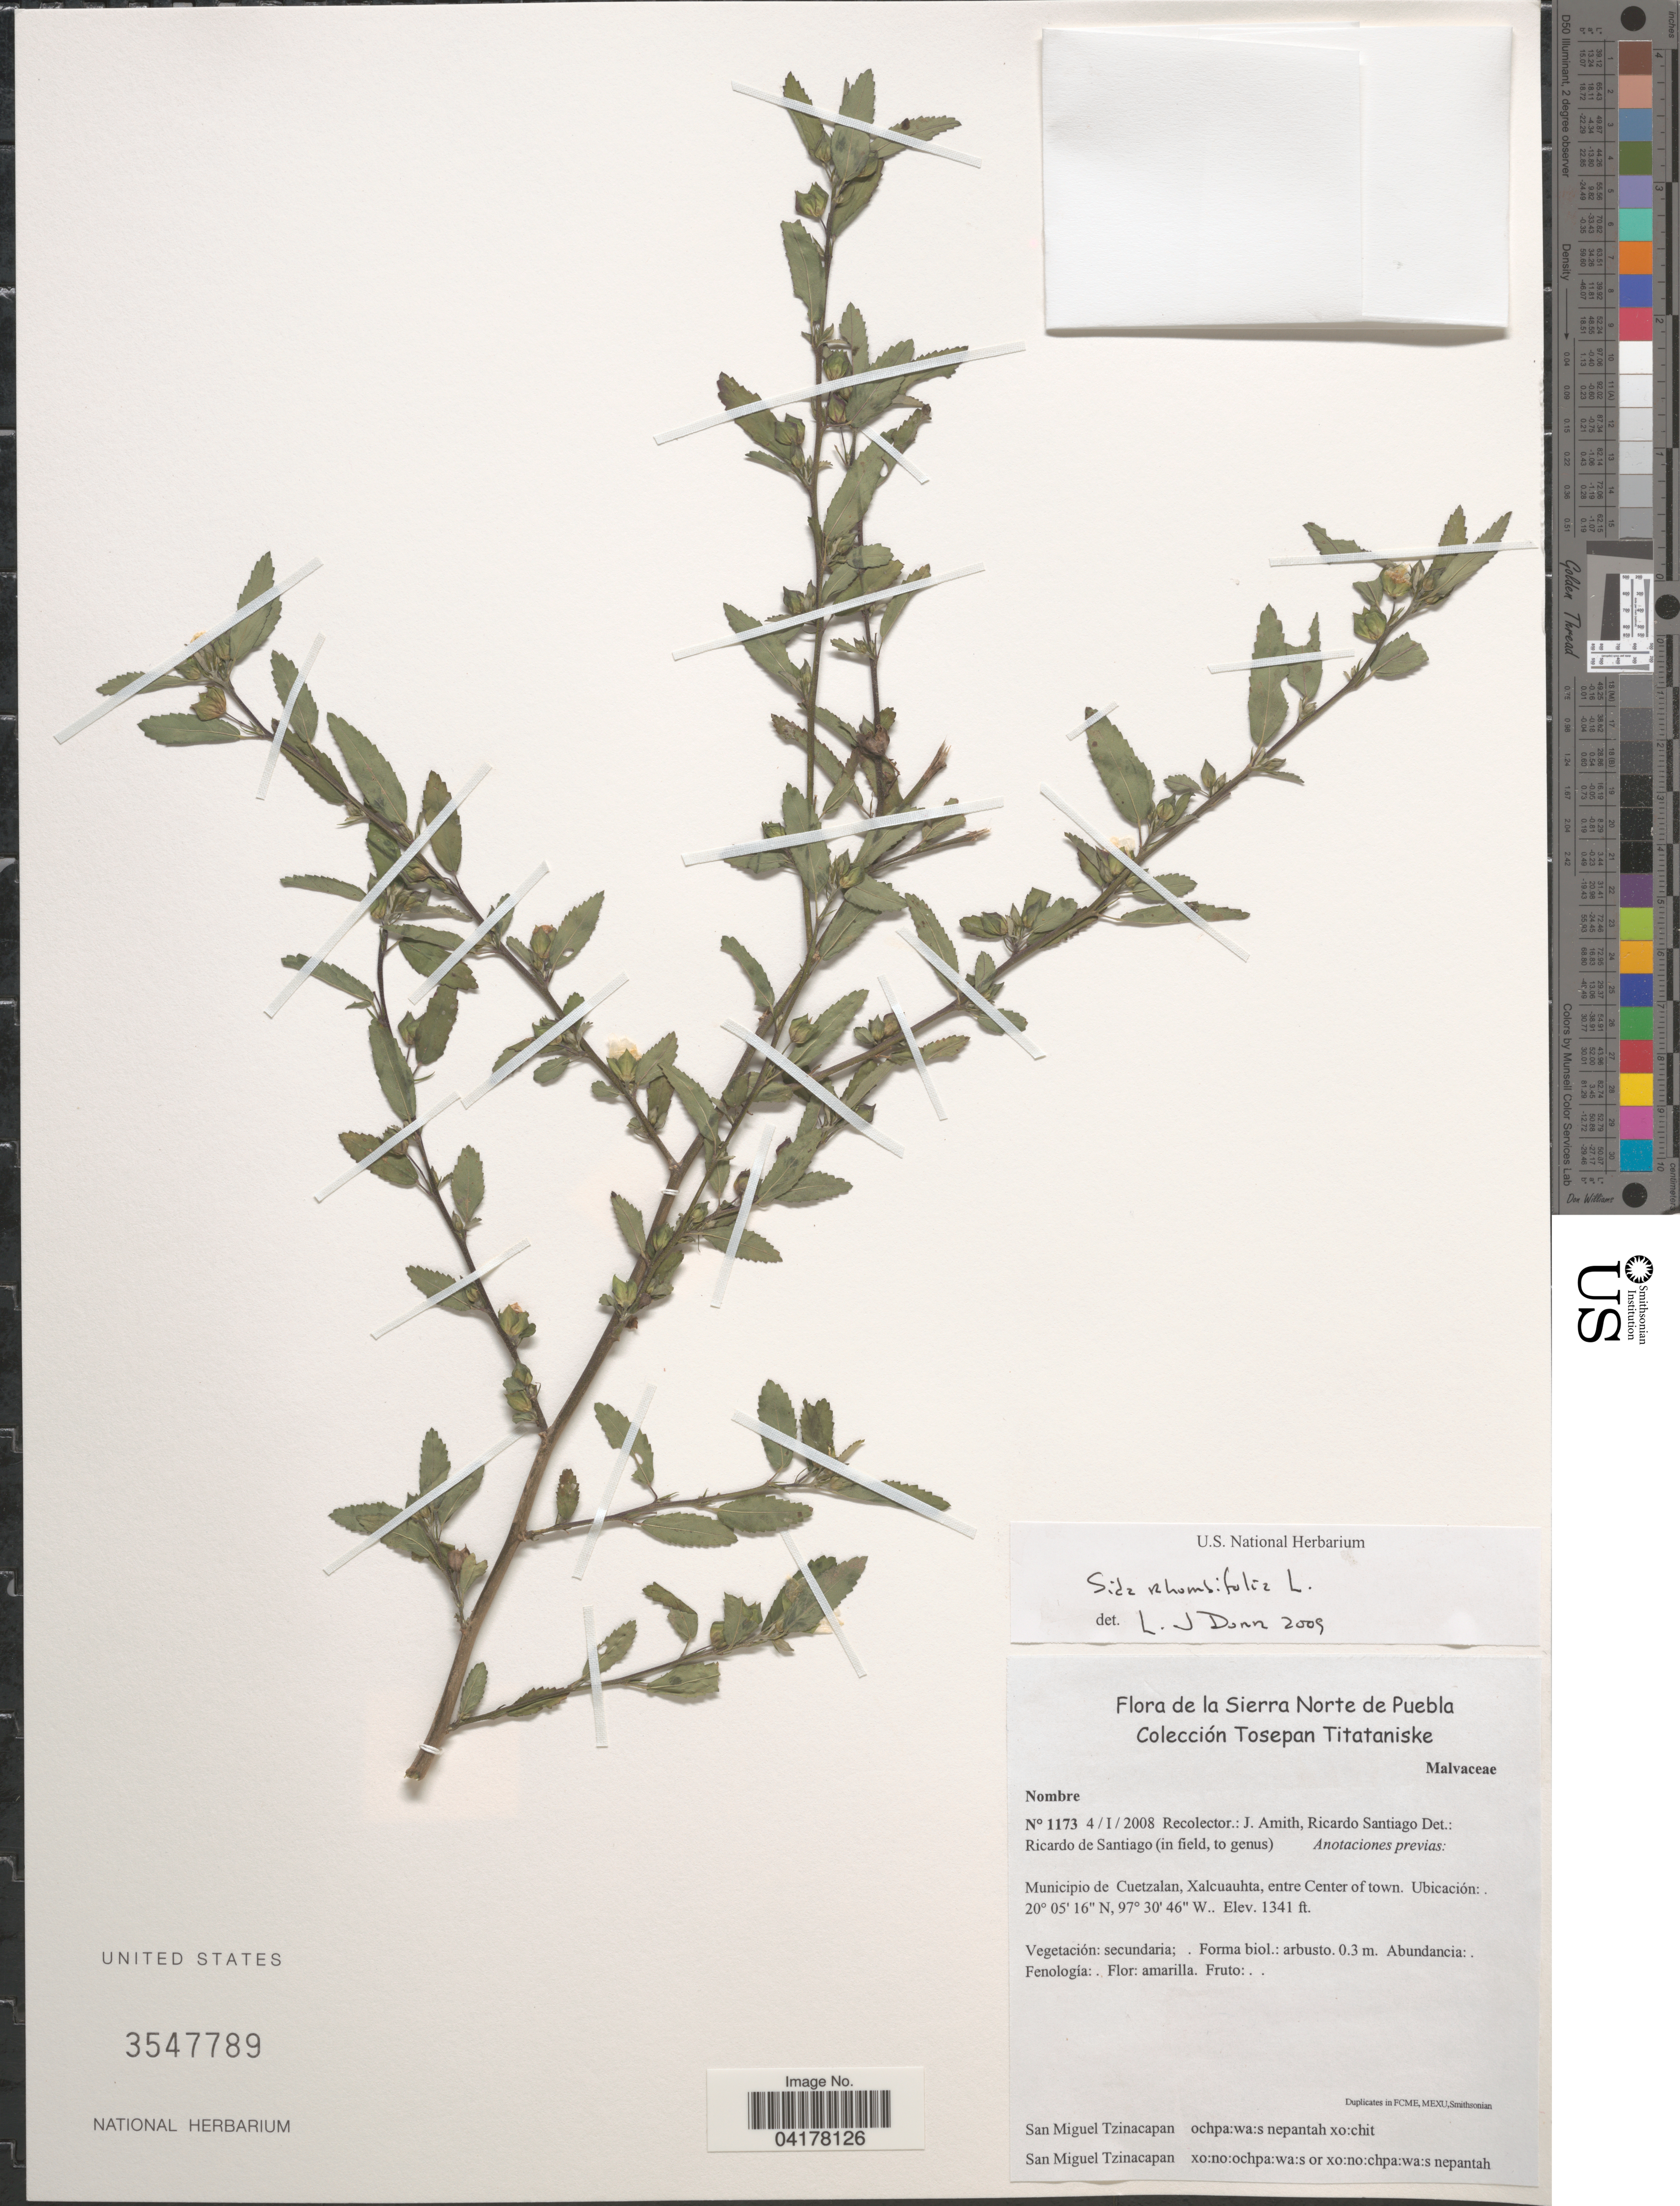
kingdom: Plantae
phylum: Tracheophyta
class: Magnoliopsida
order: Malvales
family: Malvaceae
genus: Sida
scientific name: Sida rhombifolia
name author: L.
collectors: J. D. Amith & R. Santiago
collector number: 1173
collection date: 2008-01-04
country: Mexico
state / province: Puebla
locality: La Sierra Norte de Puebla. Municipio de Cuetzalan, Xalcuauhta, entre Center of town.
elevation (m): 409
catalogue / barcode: US 3547789